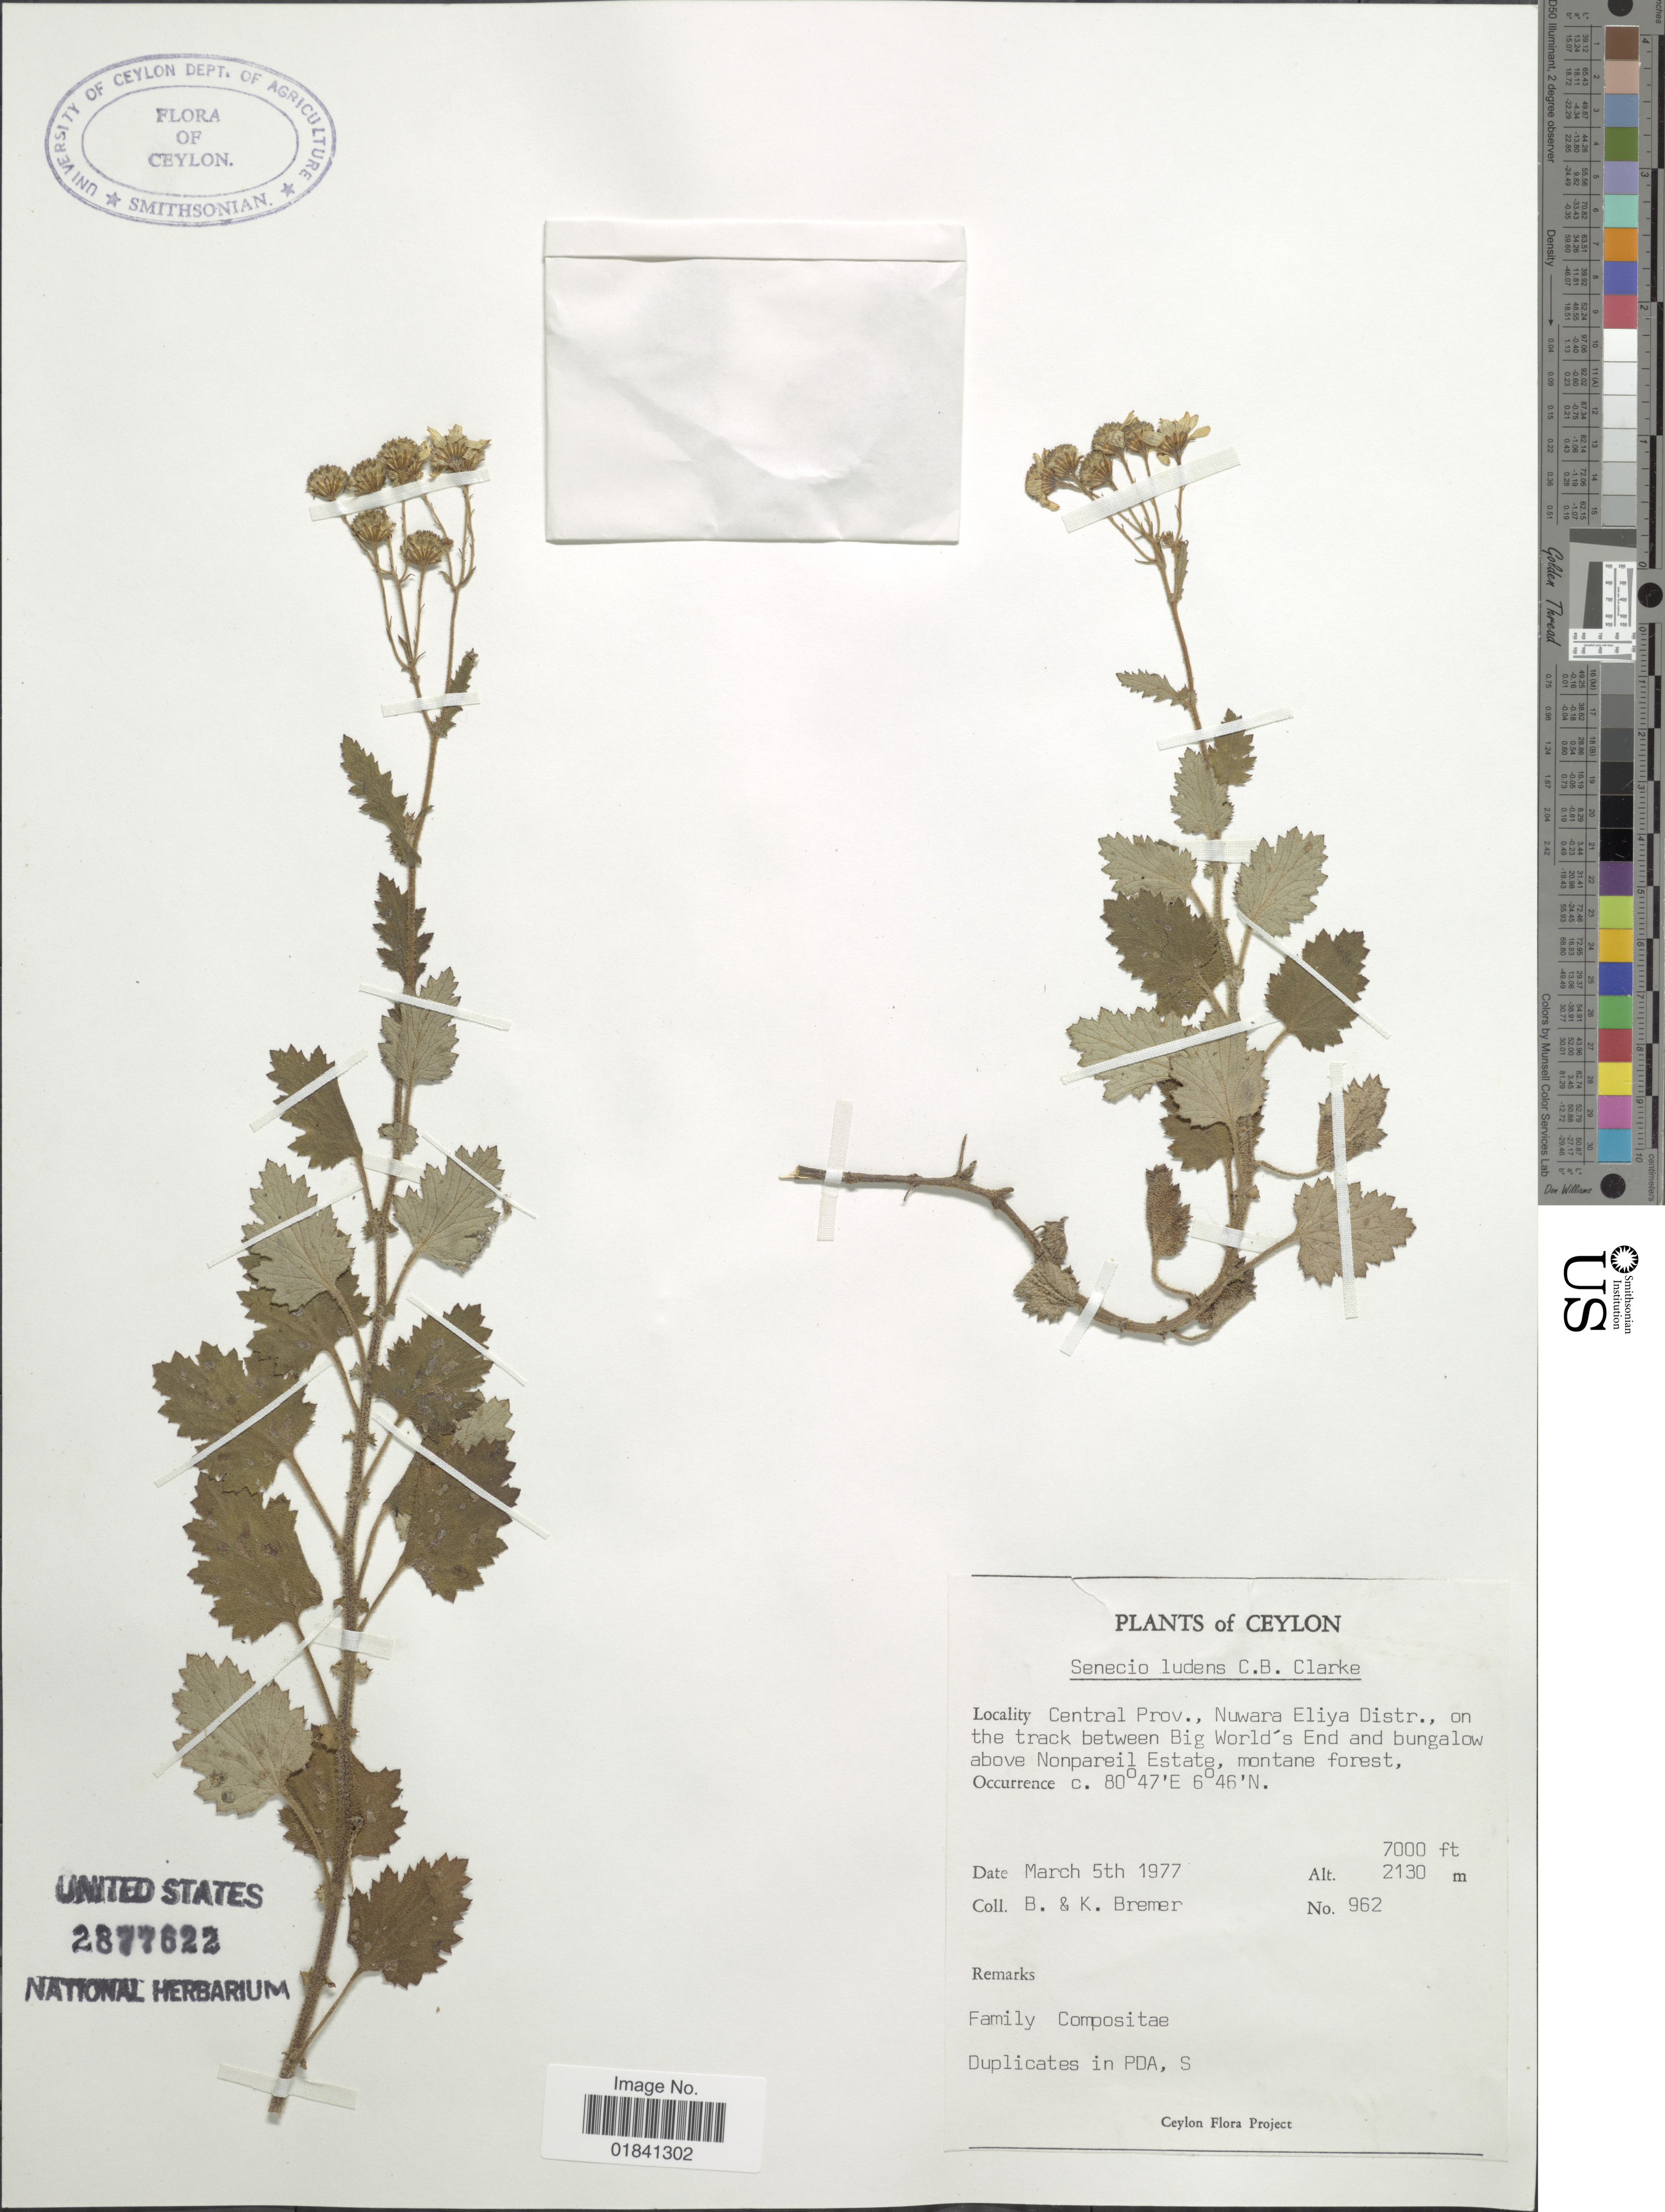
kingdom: Plantae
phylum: Tracheophyta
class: Magnoliopsida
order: Asterales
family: Asteraceae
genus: Senecio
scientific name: Senecio ludens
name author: Clarke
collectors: B. Bremer & K. Bremer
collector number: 962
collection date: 1977-03-05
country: Sri Lanka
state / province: Central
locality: Ceylon, Central Prov., Nuwara Eliya District., on the track between Big World's End and bungalow above Nonpareil Estate, montane forest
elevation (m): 2130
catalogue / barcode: US 2877622